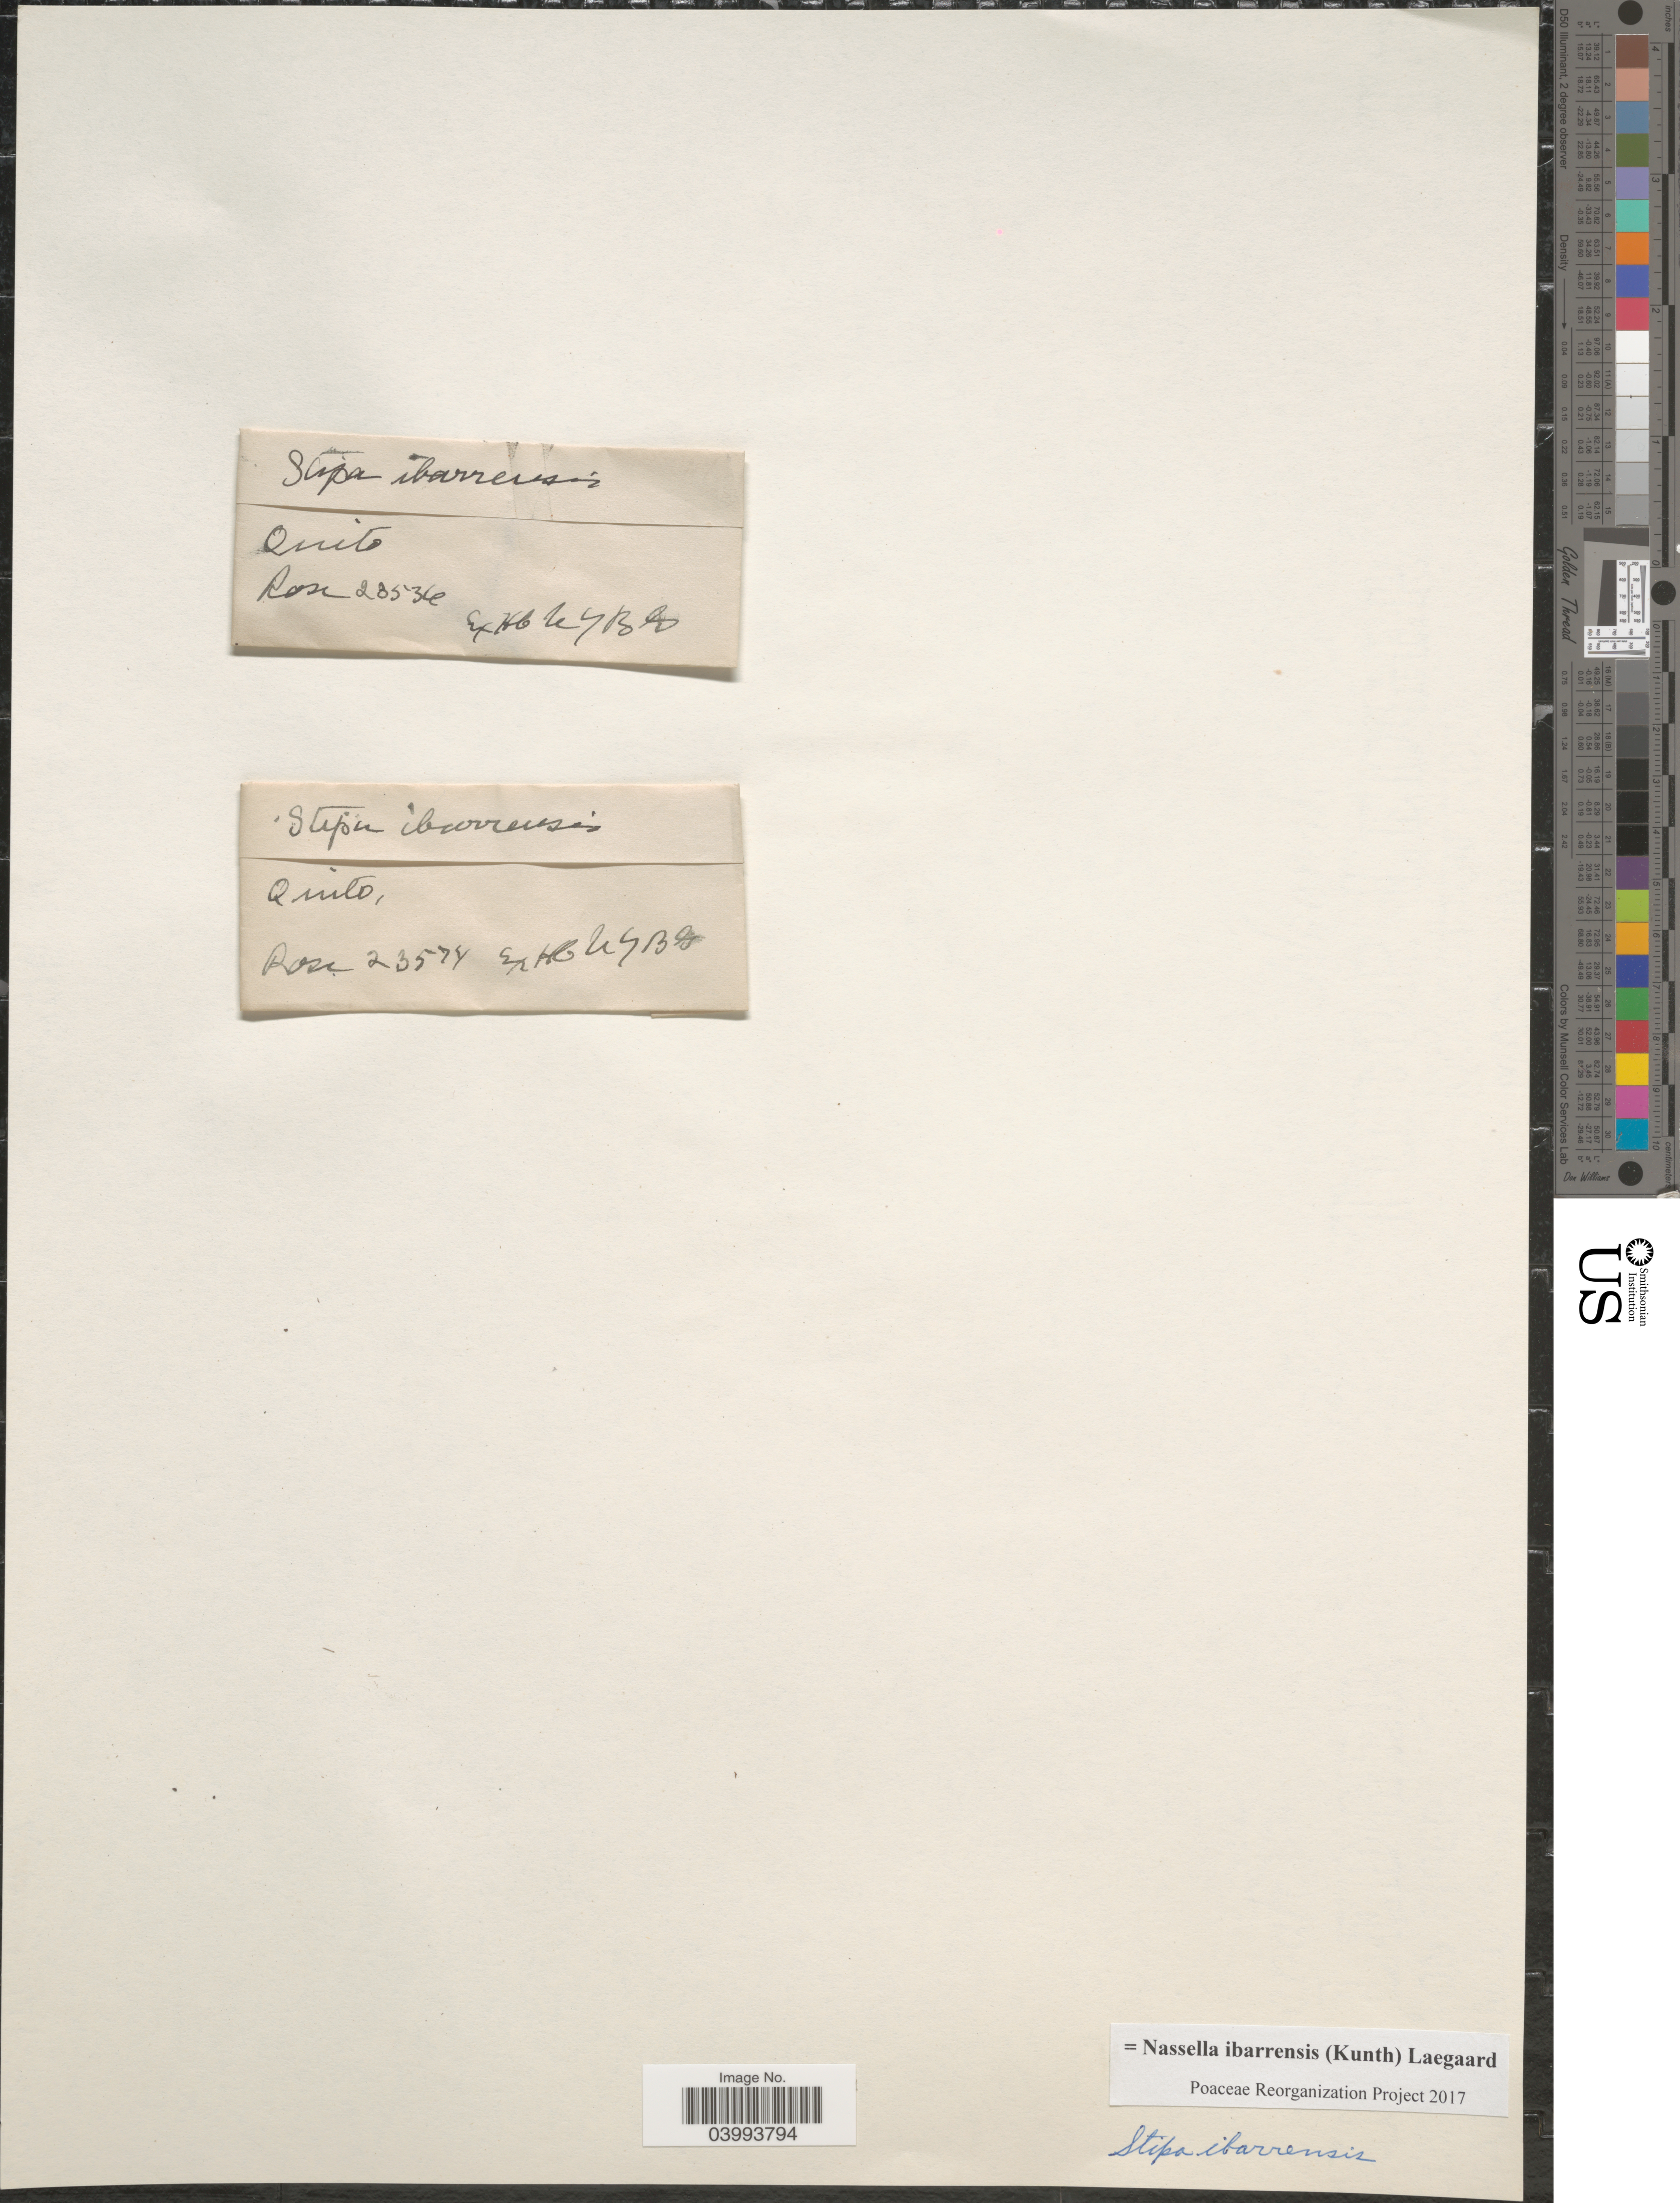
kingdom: Plantae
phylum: Tracheophyta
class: Liliopsida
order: Poales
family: Poaceae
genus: Nassella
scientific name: Nassella ibarrensis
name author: (Kunth) Lægaard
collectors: -- Rose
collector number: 23536?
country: Ecuador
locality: Quito.